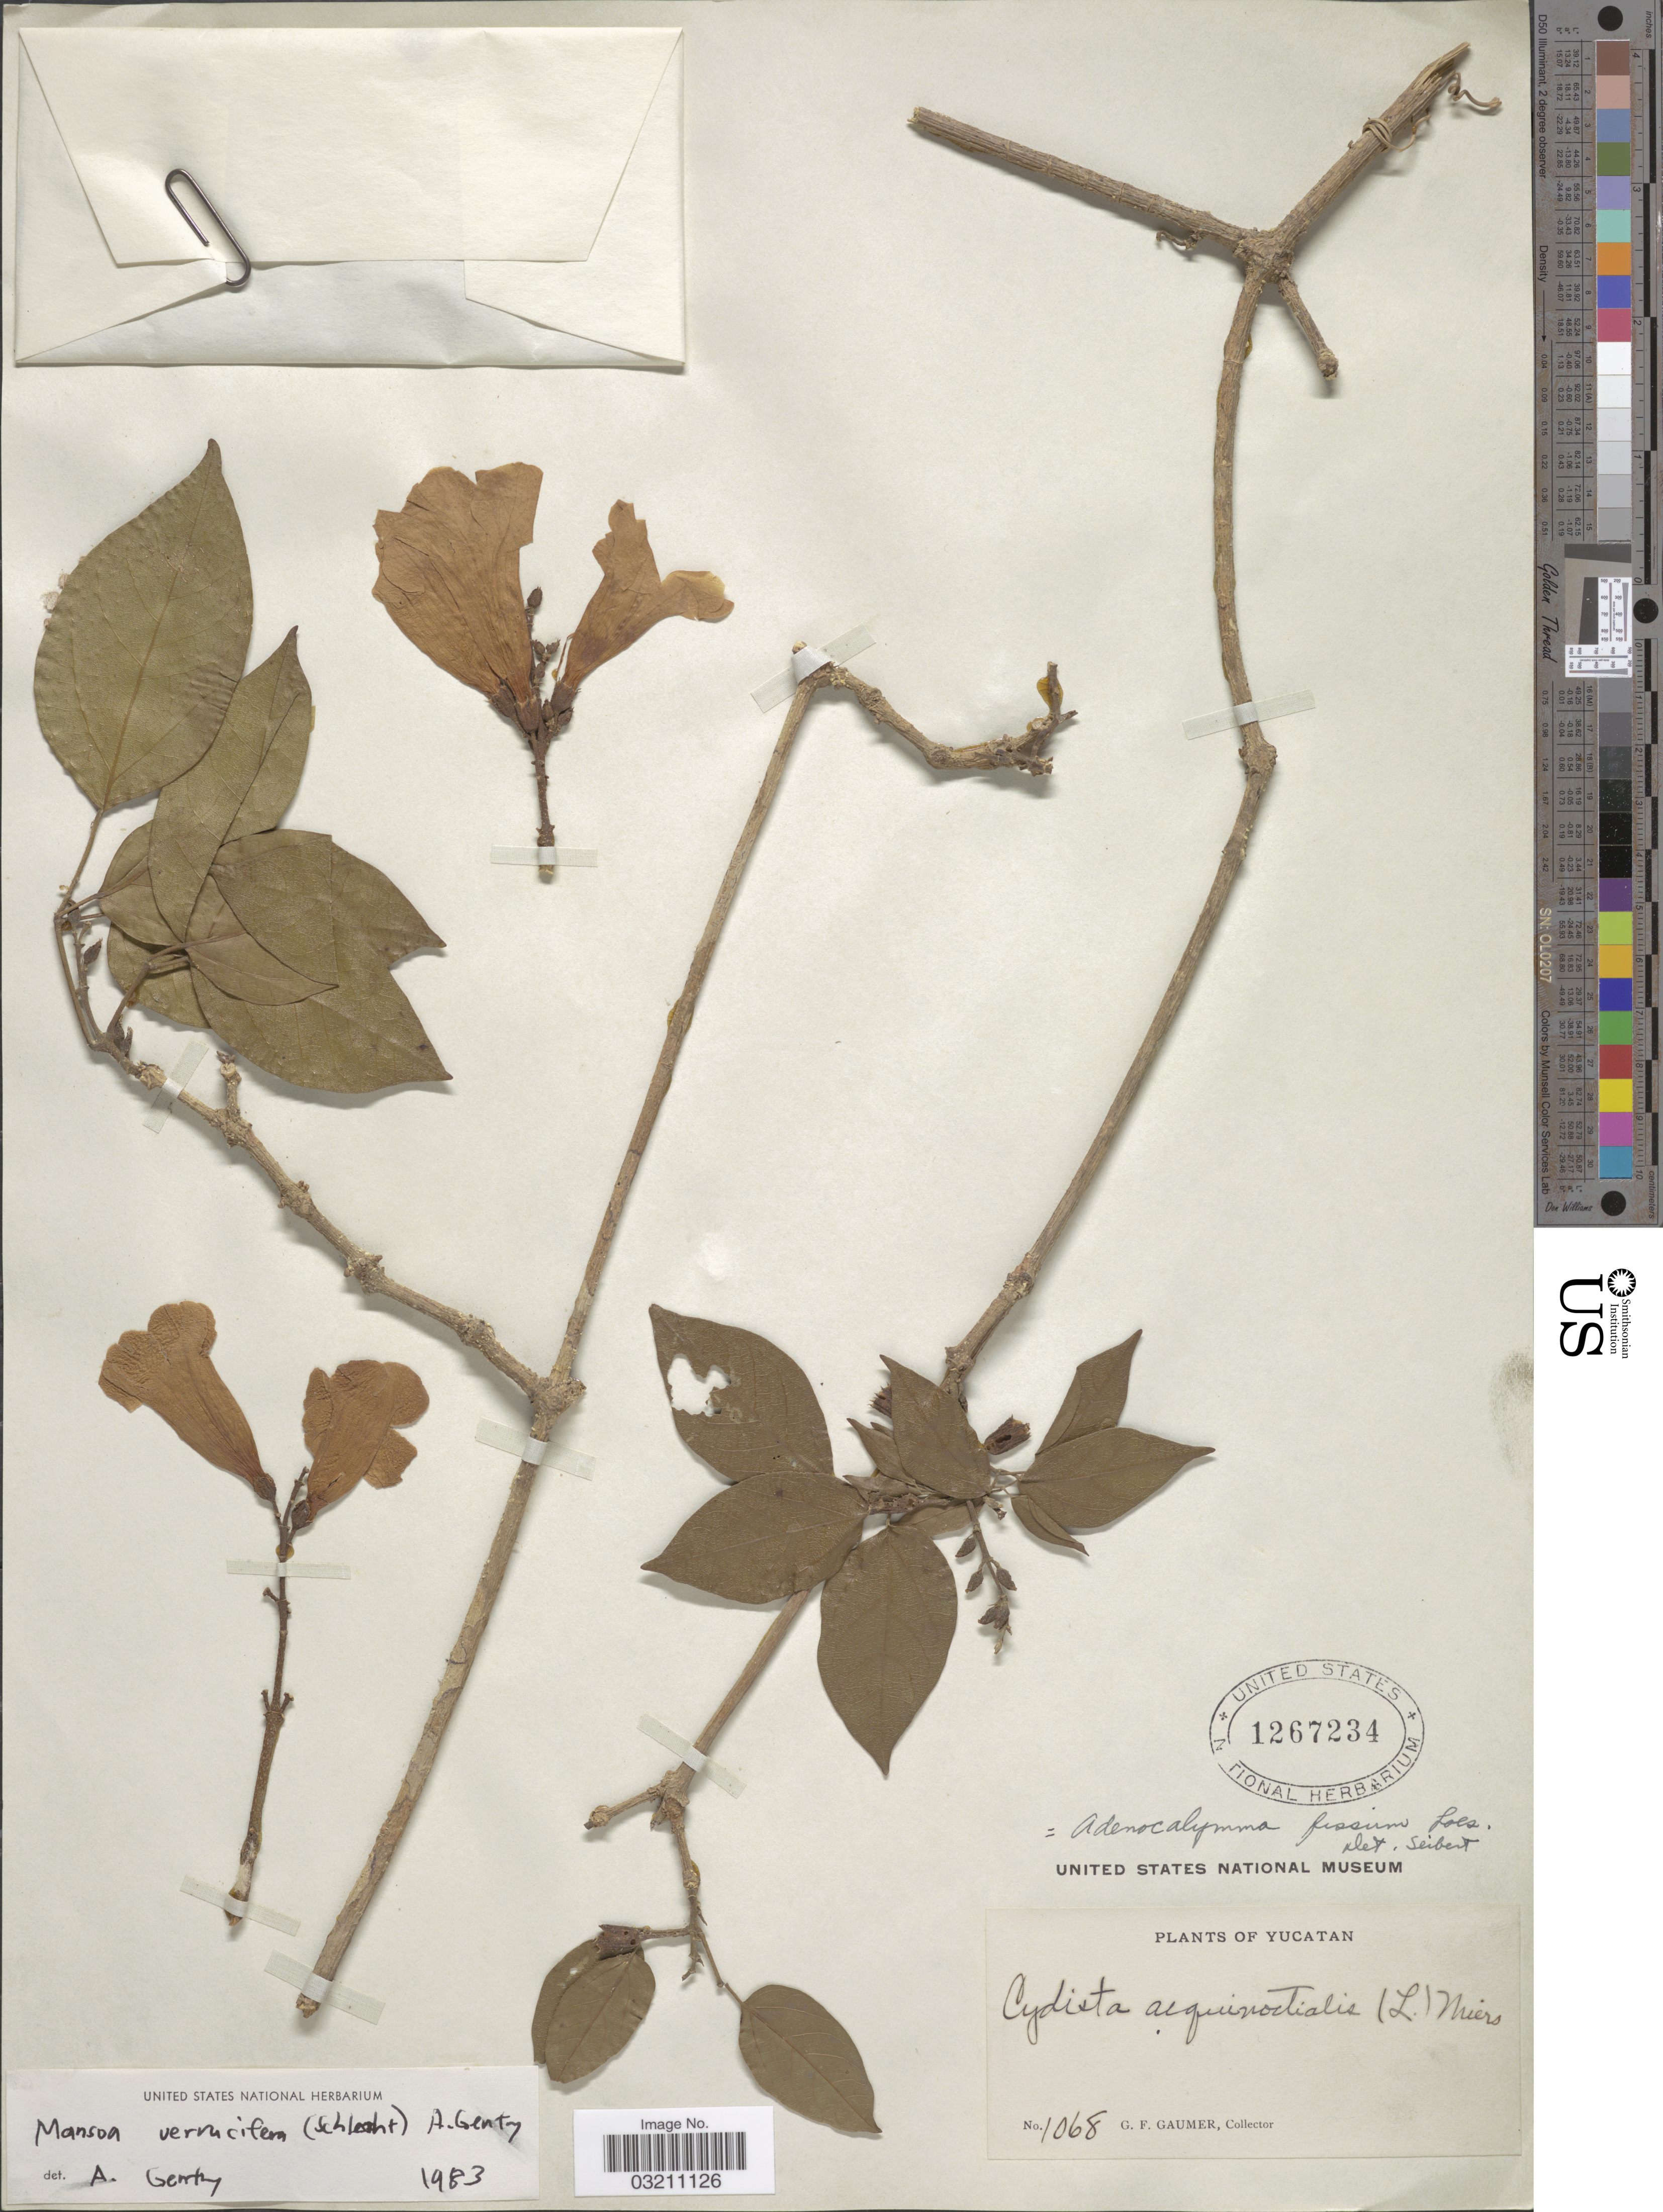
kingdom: Plantae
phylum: Tracheophyta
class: Magnoliopsida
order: Lamiales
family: Bignoniaceae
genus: Mansoa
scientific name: Mansoa verrucifera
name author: (Schltdl.) A.H. Gentry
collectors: G. F. Gaumer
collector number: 1068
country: Mexico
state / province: Yucatán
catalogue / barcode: US 1267234